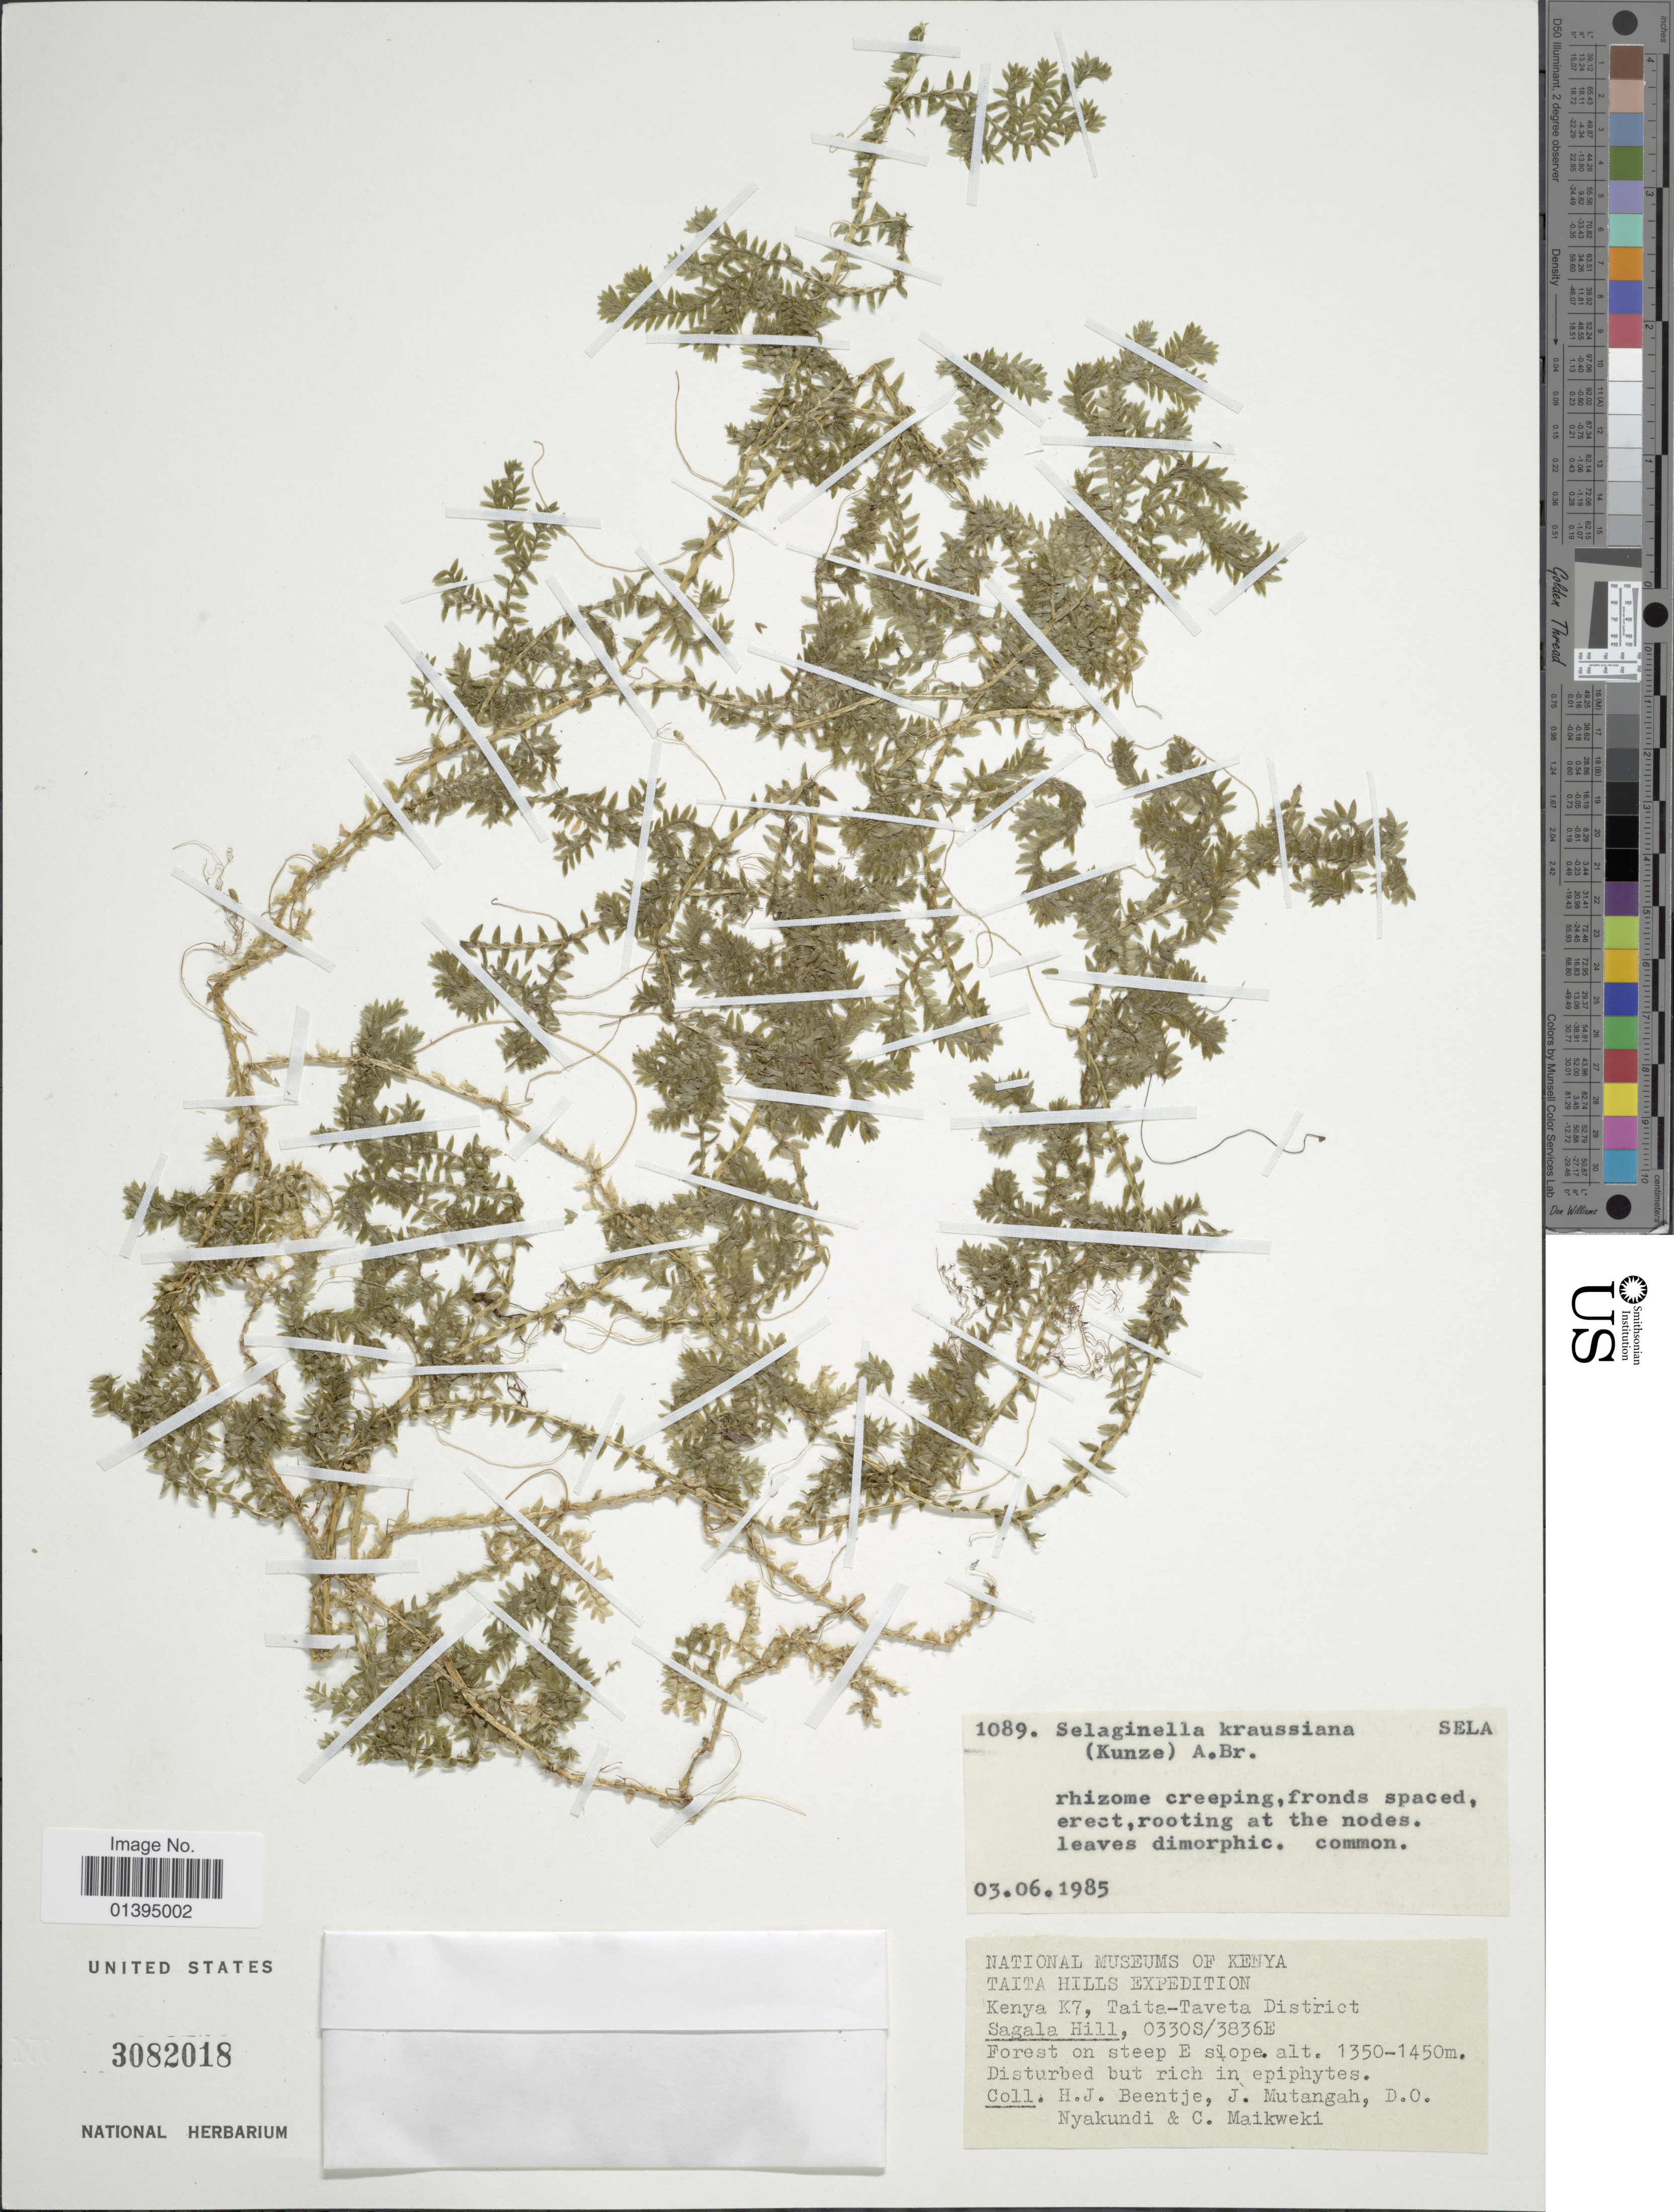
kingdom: Plantae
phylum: Tracheophyta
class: Lycopodiopsida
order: Selaginellales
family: Selaginellaceae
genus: Selaginella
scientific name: Selaginella kraussiana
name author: (Kunze) A. Braun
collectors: H. J. Beentje, J. Mutangah, D. Nyakundi & J. Maikweki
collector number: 1089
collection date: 1985-06-03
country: Kenya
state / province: Taita Taveta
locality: K7, Sagala Hill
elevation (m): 1350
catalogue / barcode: US 3082018